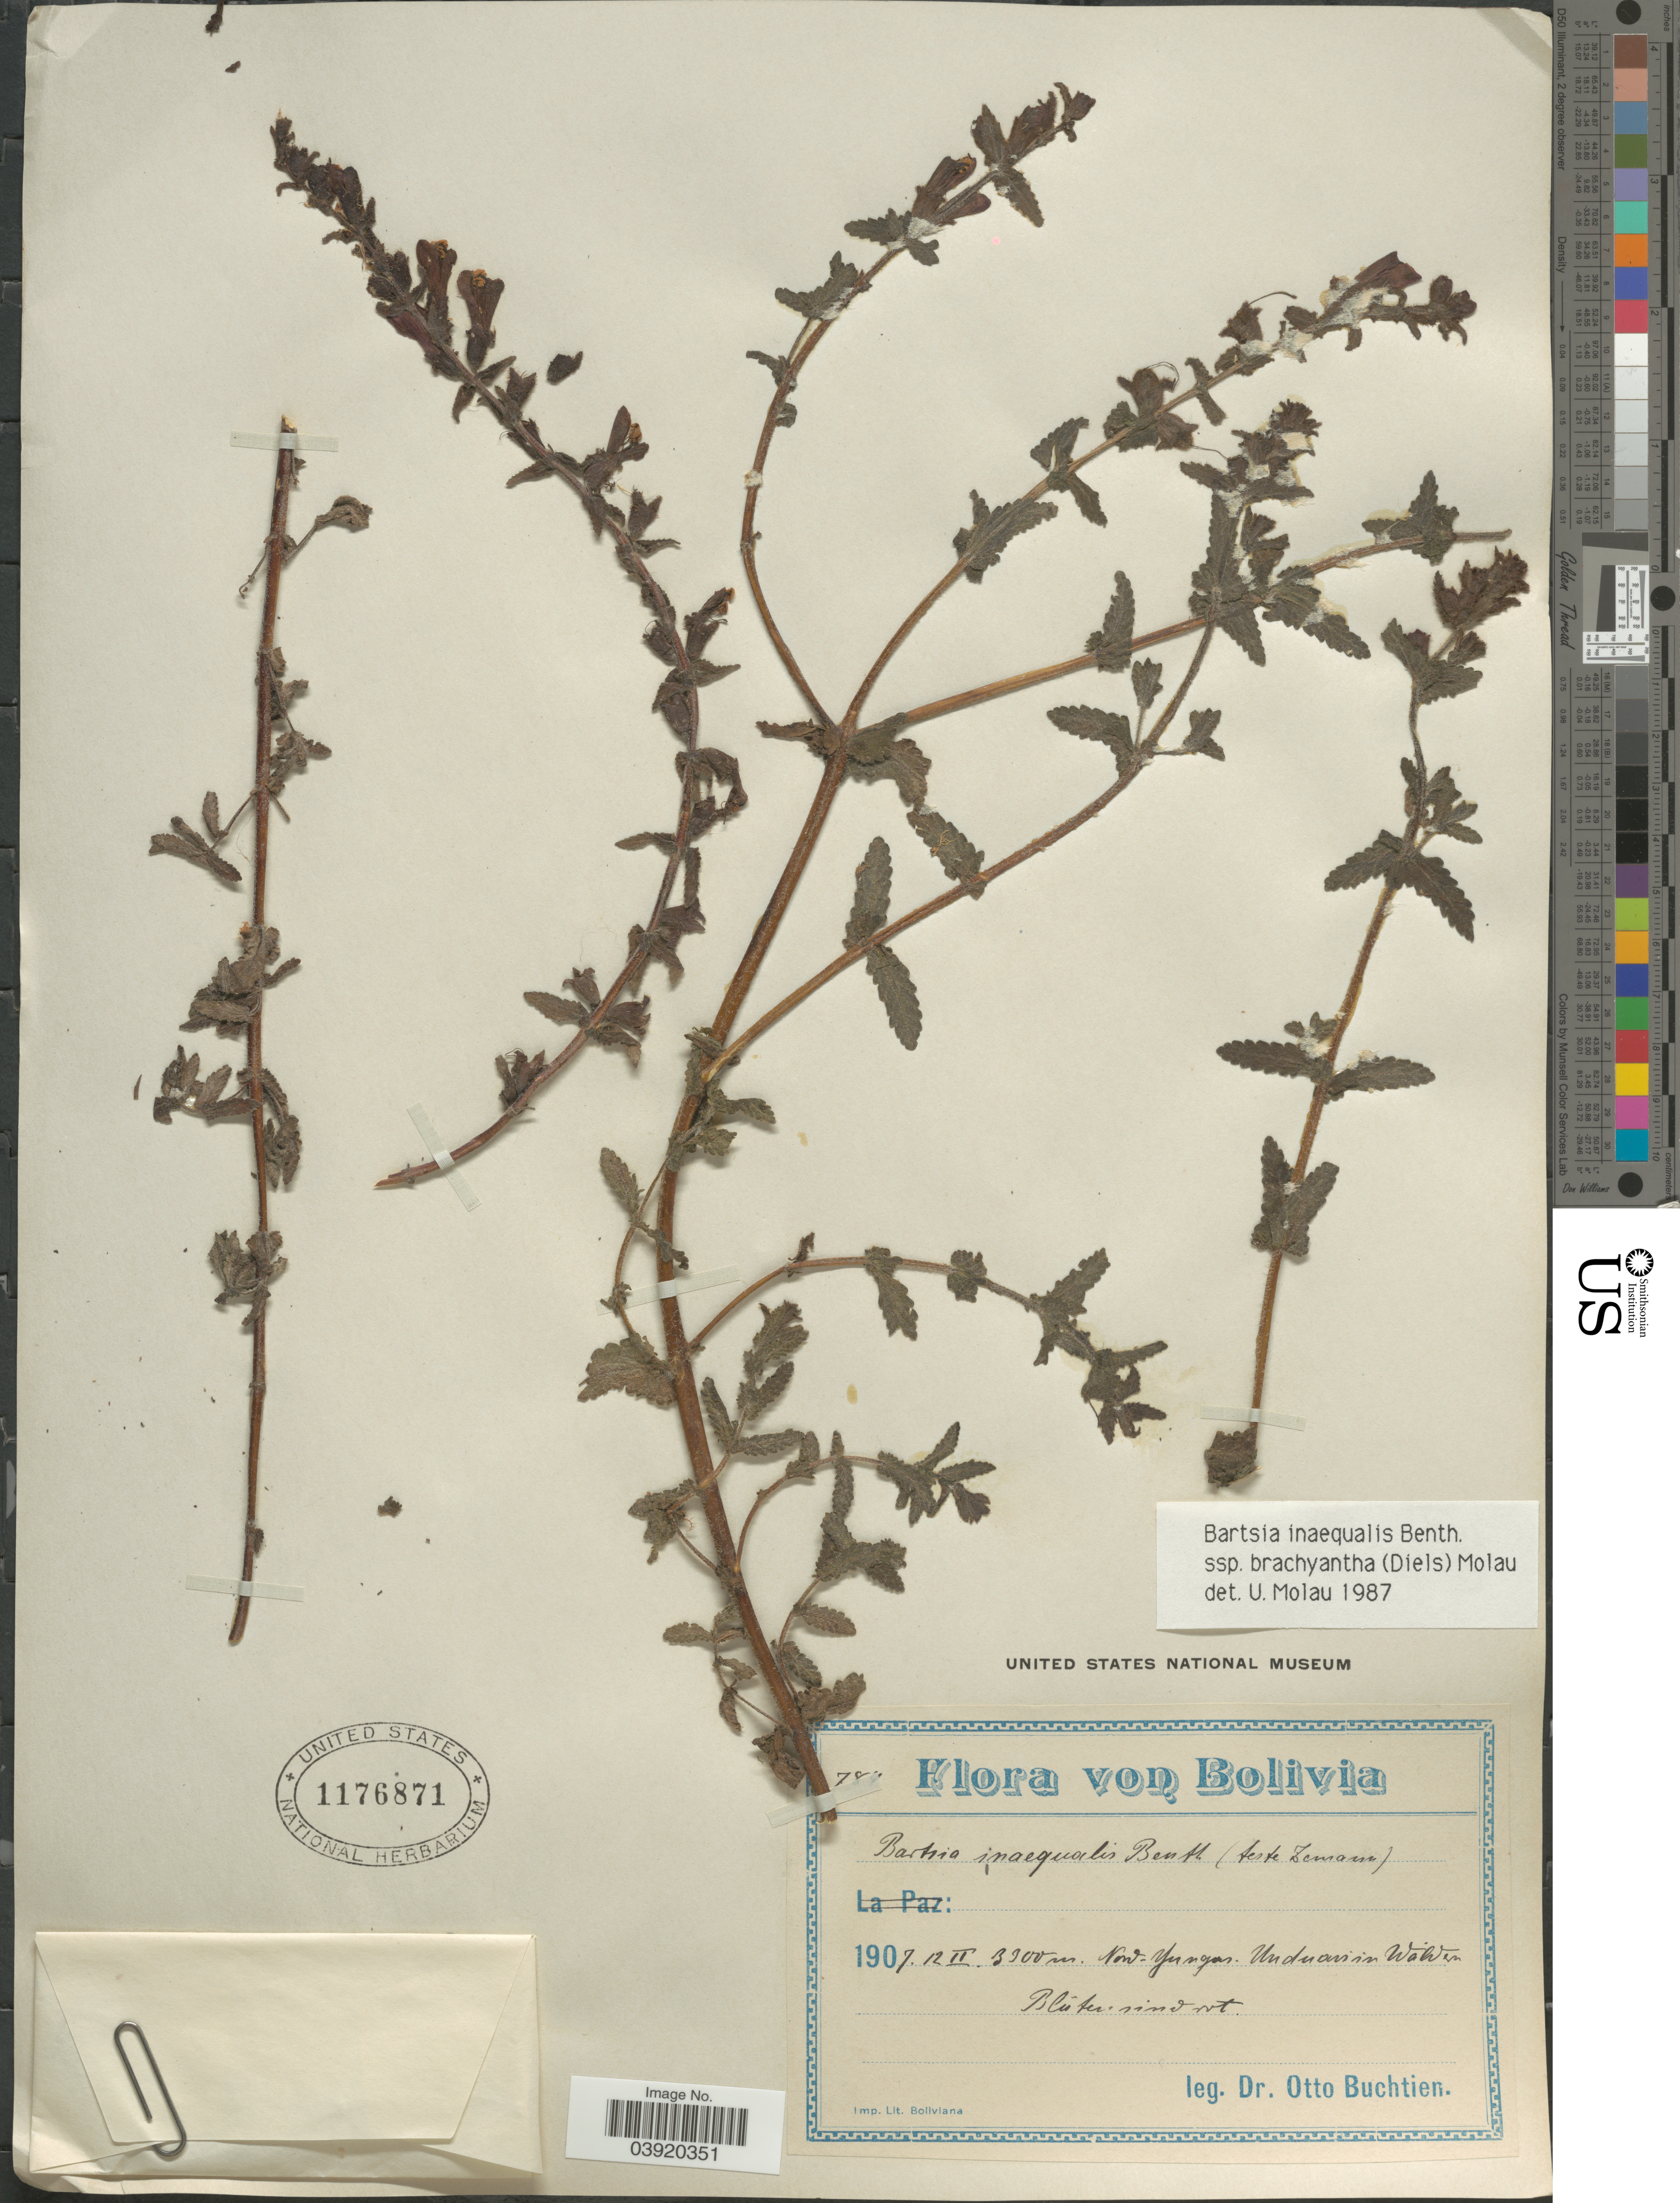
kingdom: Plantae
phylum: Tracheophyta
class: Magnoliopsida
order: Lamiales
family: Orobanchaceae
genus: Bartsia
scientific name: Bartsia inaequalis subsp. brachyantha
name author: (Diels) Molau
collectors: O. Buchtien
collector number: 784*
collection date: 1907-02-12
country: Bolivia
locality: Nord-Yungas. Unduavi in Walden.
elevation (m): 3300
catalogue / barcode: US 1176871